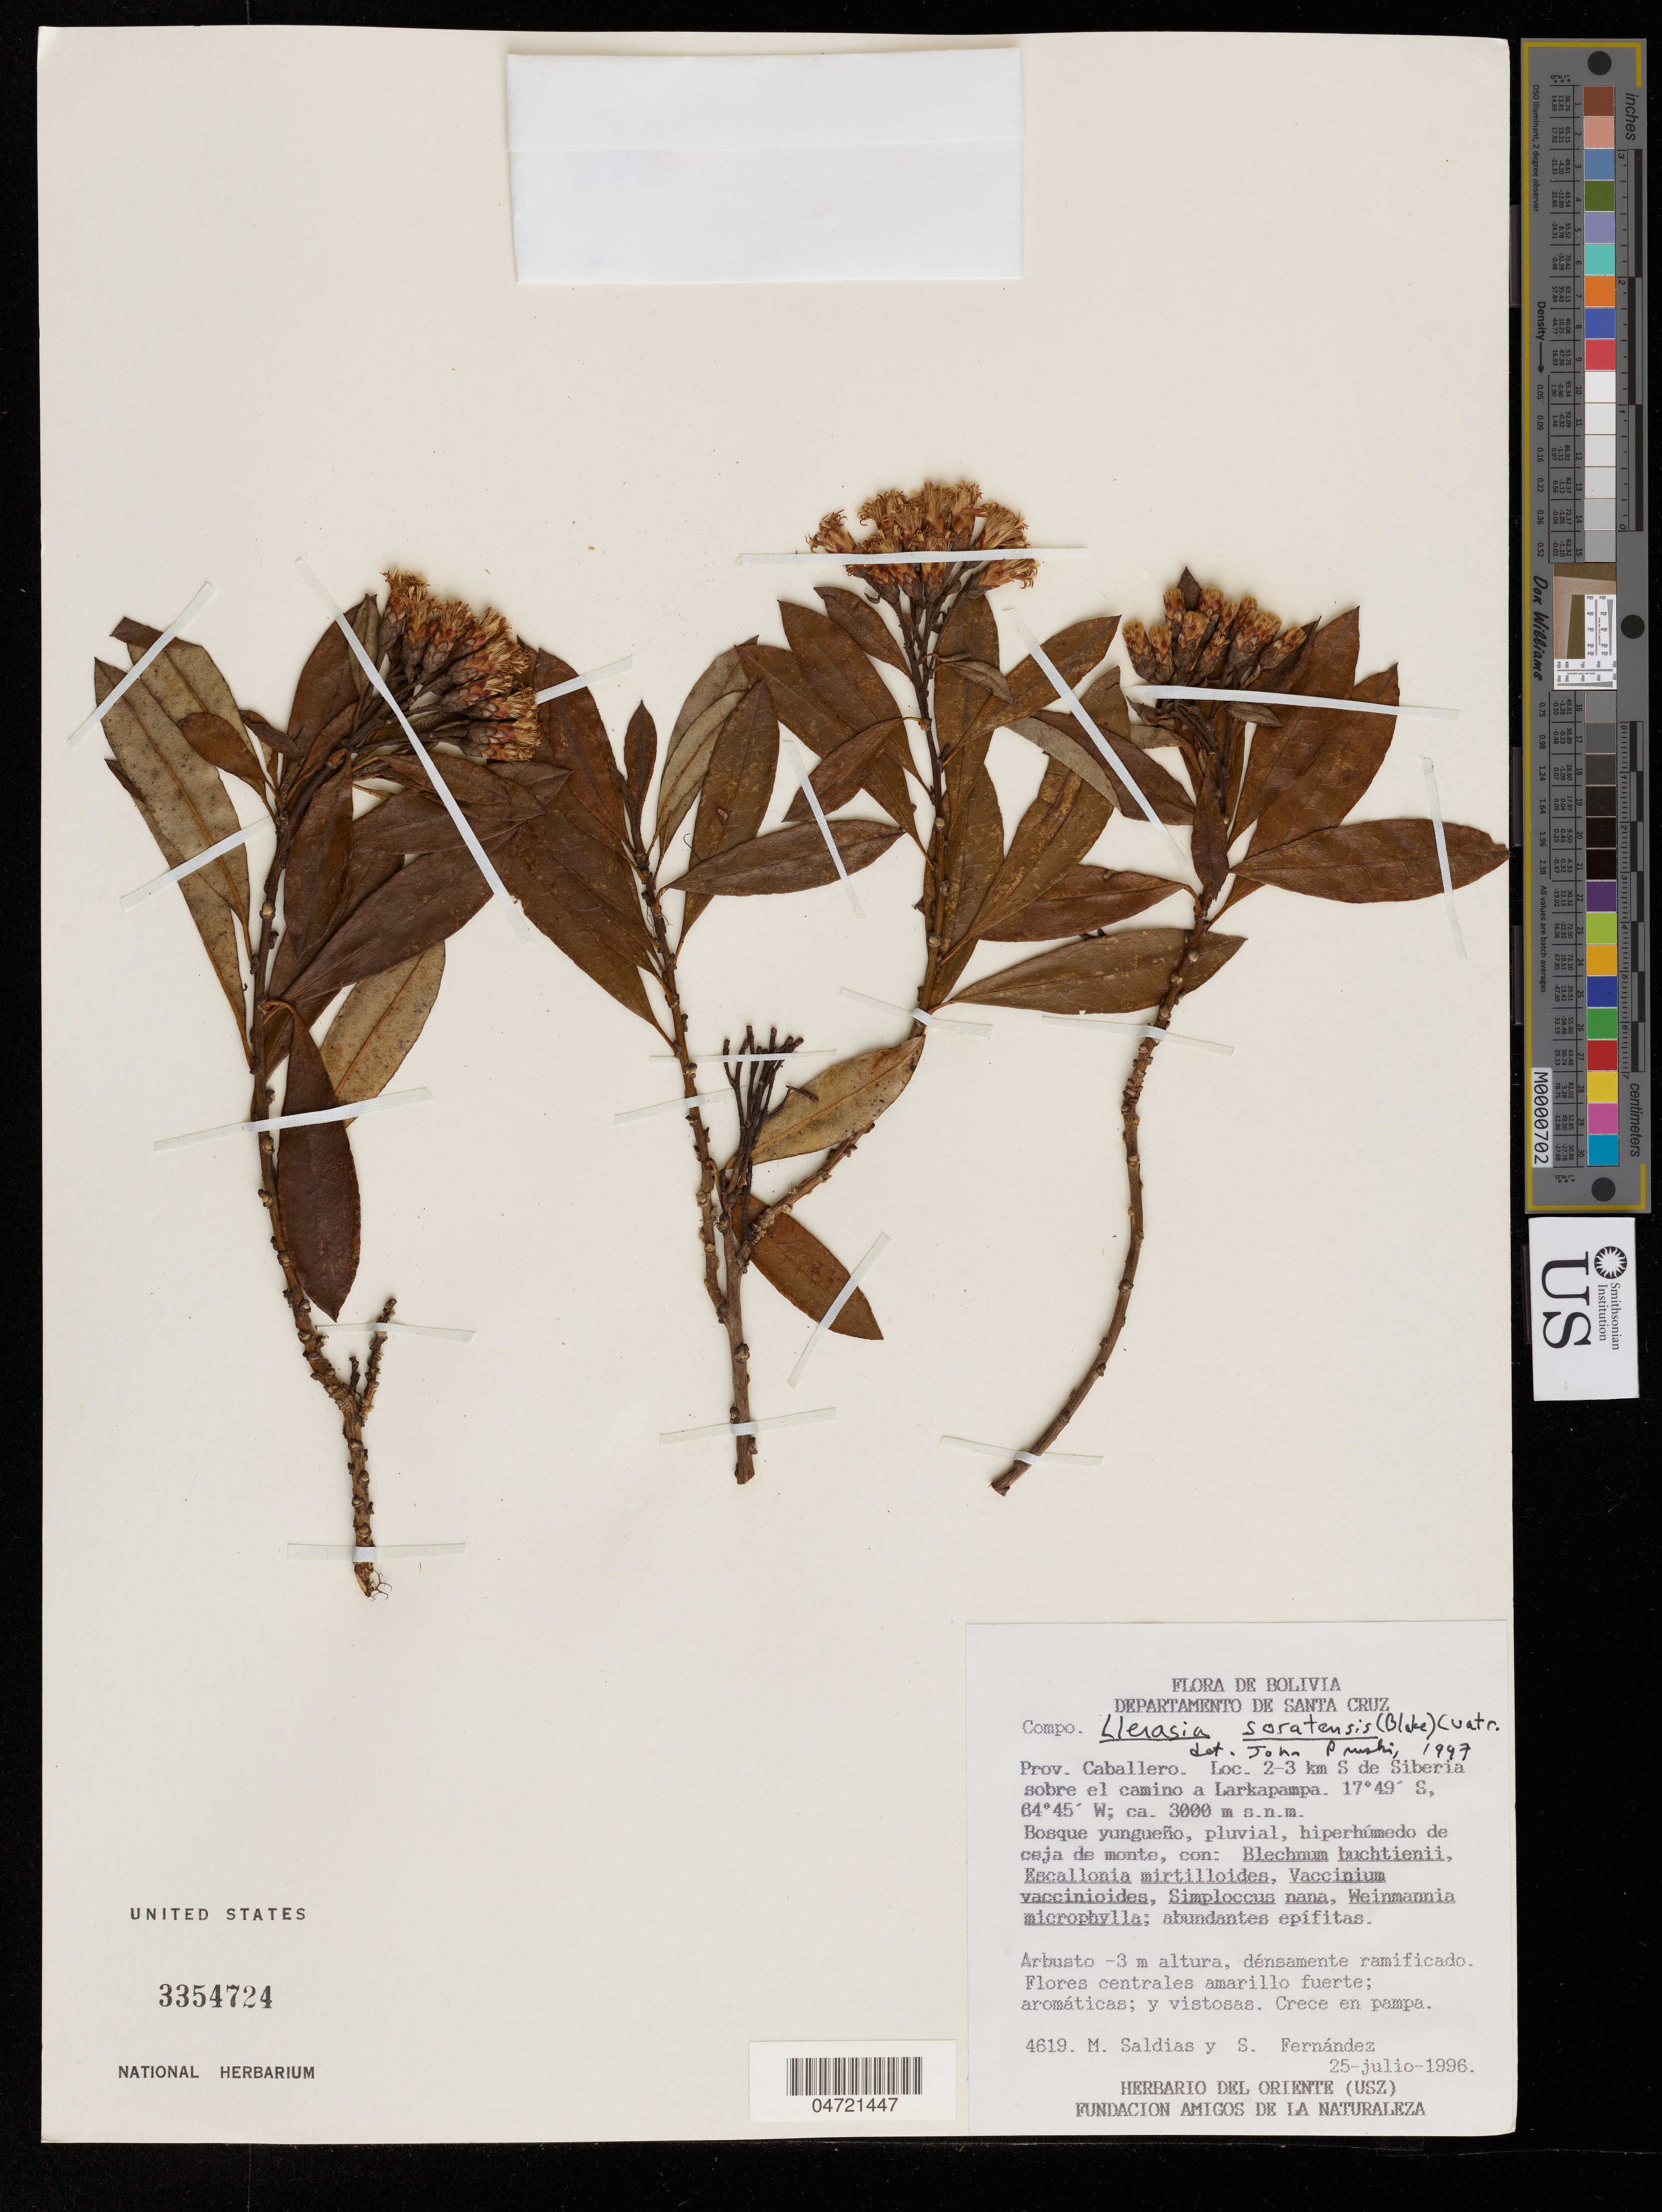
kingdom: Plantae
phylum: Tracheophyta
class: Magnoliopsida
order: Asterales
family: Asteraceae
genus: Llerasia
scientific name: Llerasia soratensis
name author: (S.F. Blake) Cuatrec.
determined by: Pruski, J. F.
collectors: M. Saldias & S. Fernandez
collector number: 4619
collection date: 1996-07-25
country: Bolivia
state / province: Santa Cruz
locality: Prov. Caballero, 2-3 km S de Siberia sobre el camino a Larkapampa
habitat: Crece en pampa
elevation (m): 3000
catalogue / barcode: US 3354724